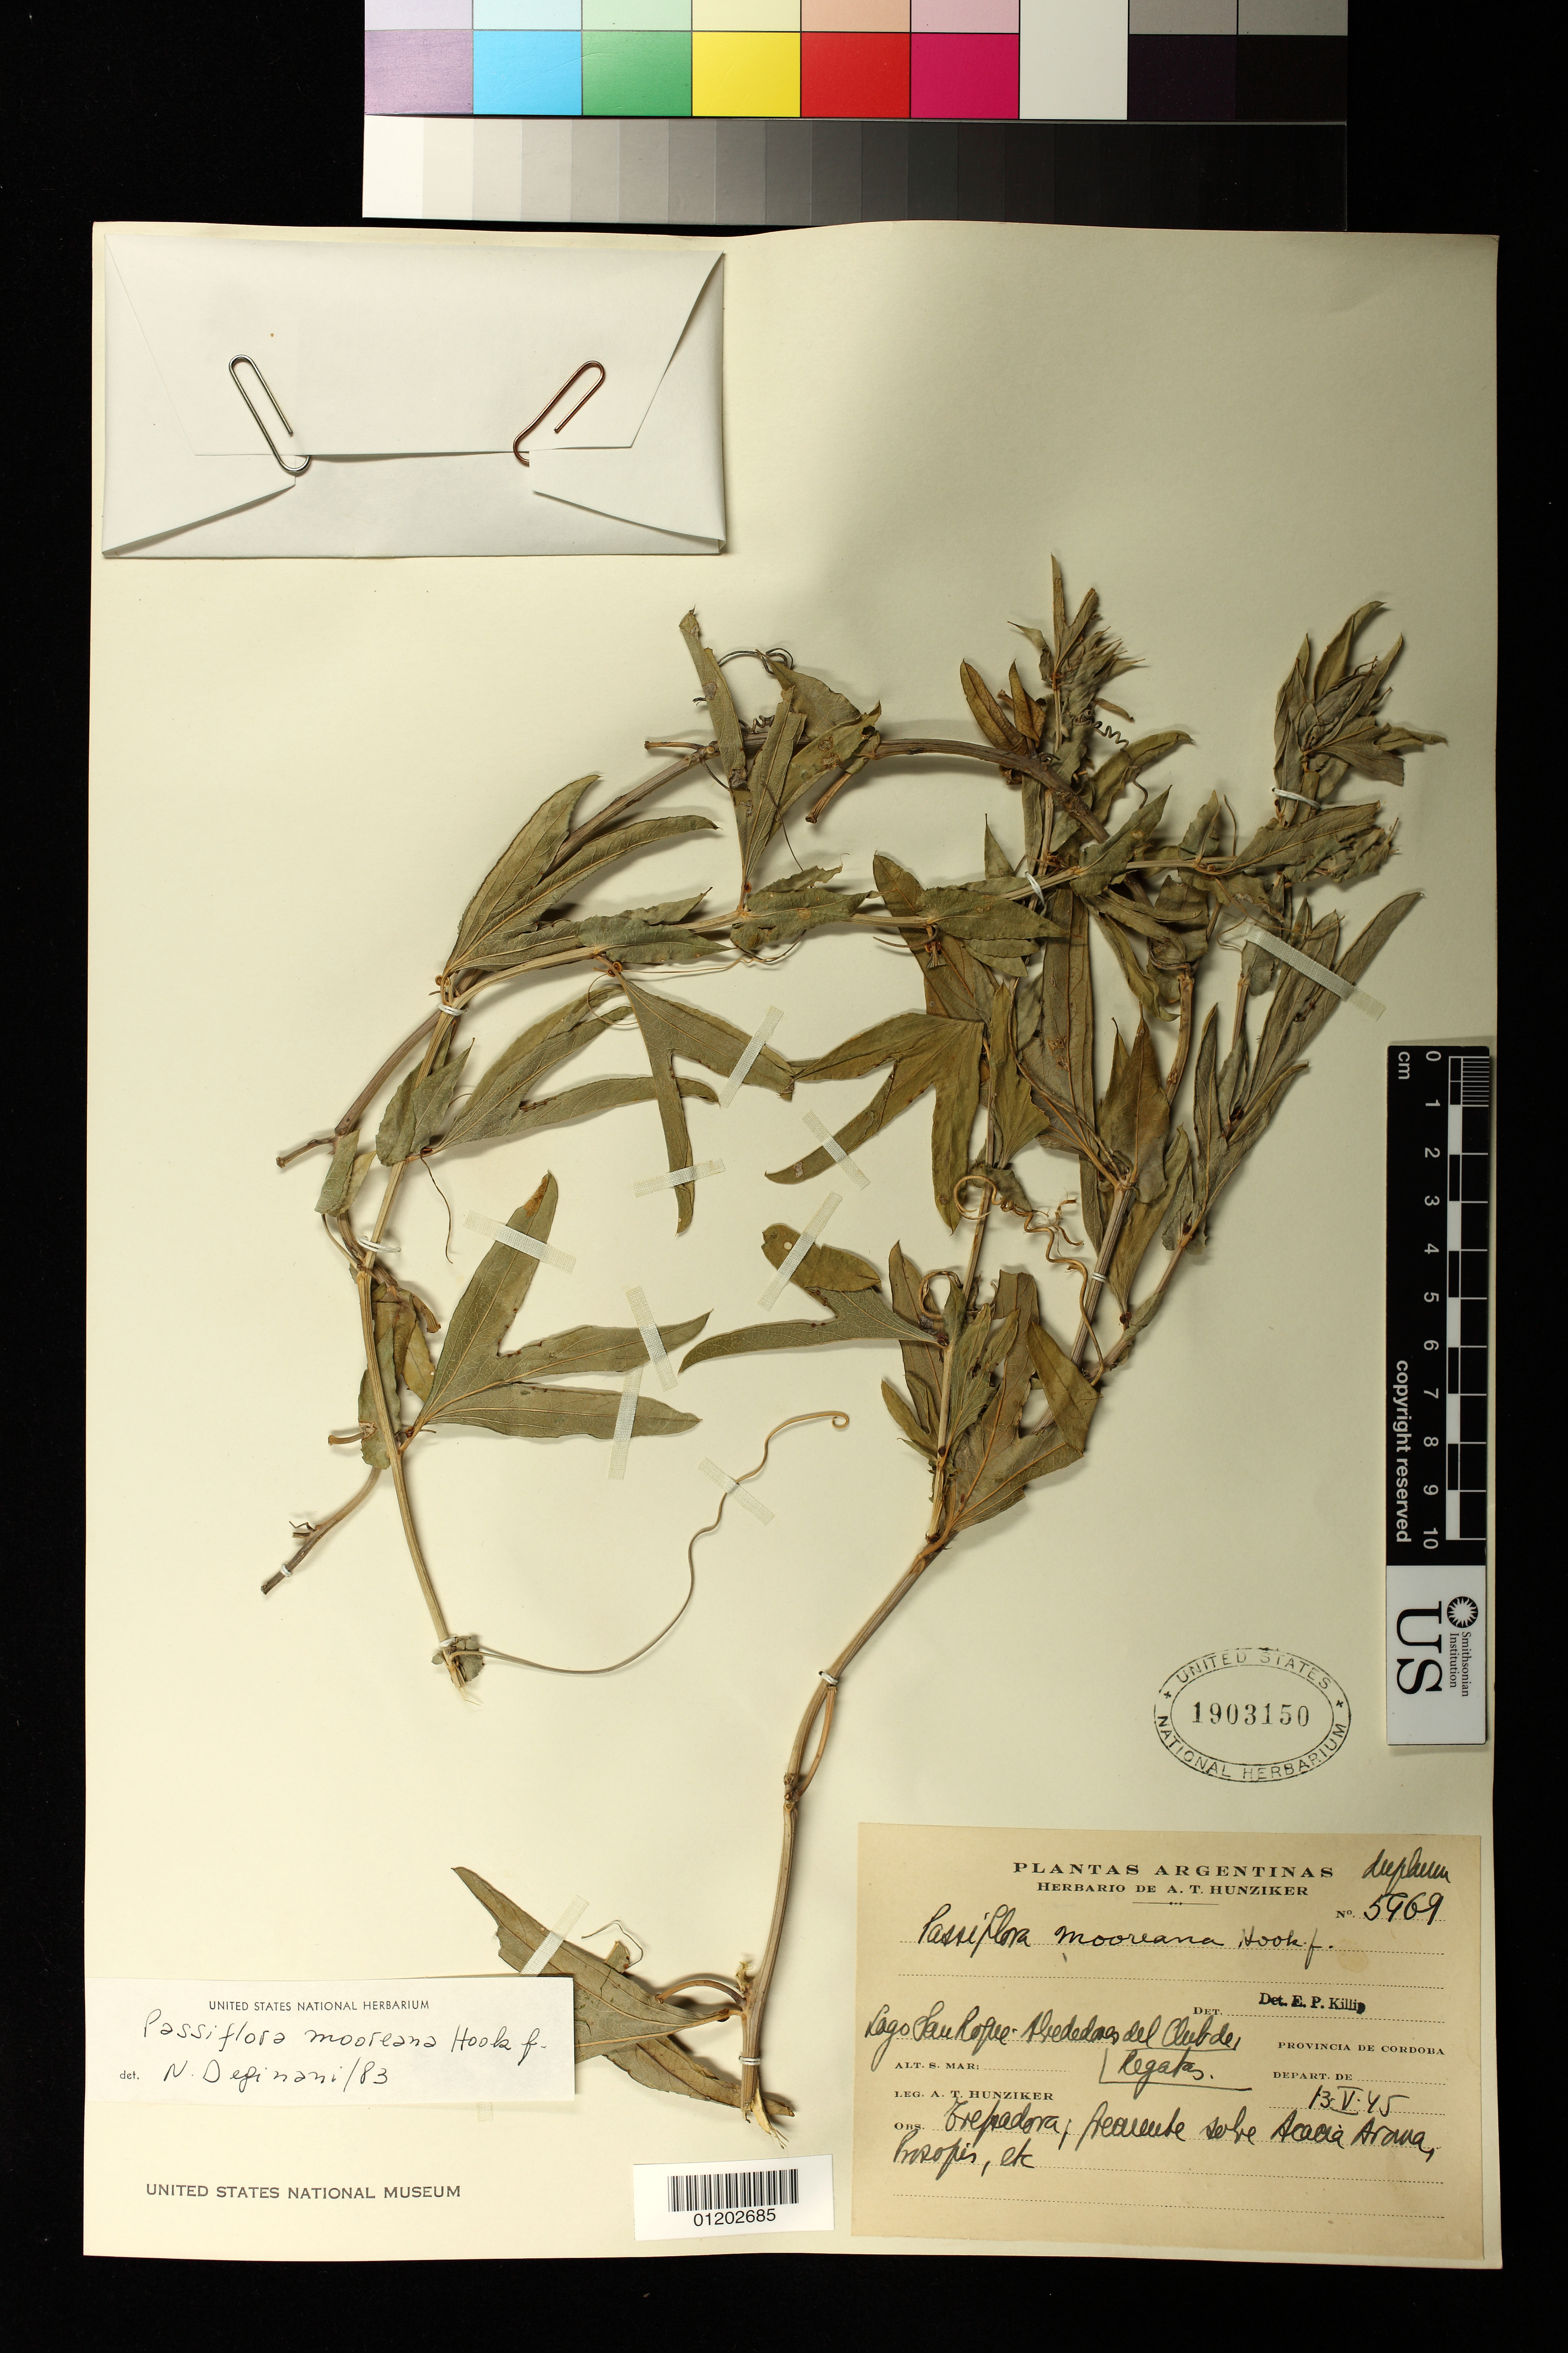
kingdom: Plantae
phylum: Tracheophyta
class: Magnoliopsida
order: Malpighiales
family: Passifloraceae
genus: Passiflora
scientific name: Passiflora mooreana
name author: Hook. f.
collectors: A. T. Hunziker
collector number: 5969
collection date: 1945-05-13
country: Argentina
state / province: Córdoba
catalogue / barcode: US 1903150